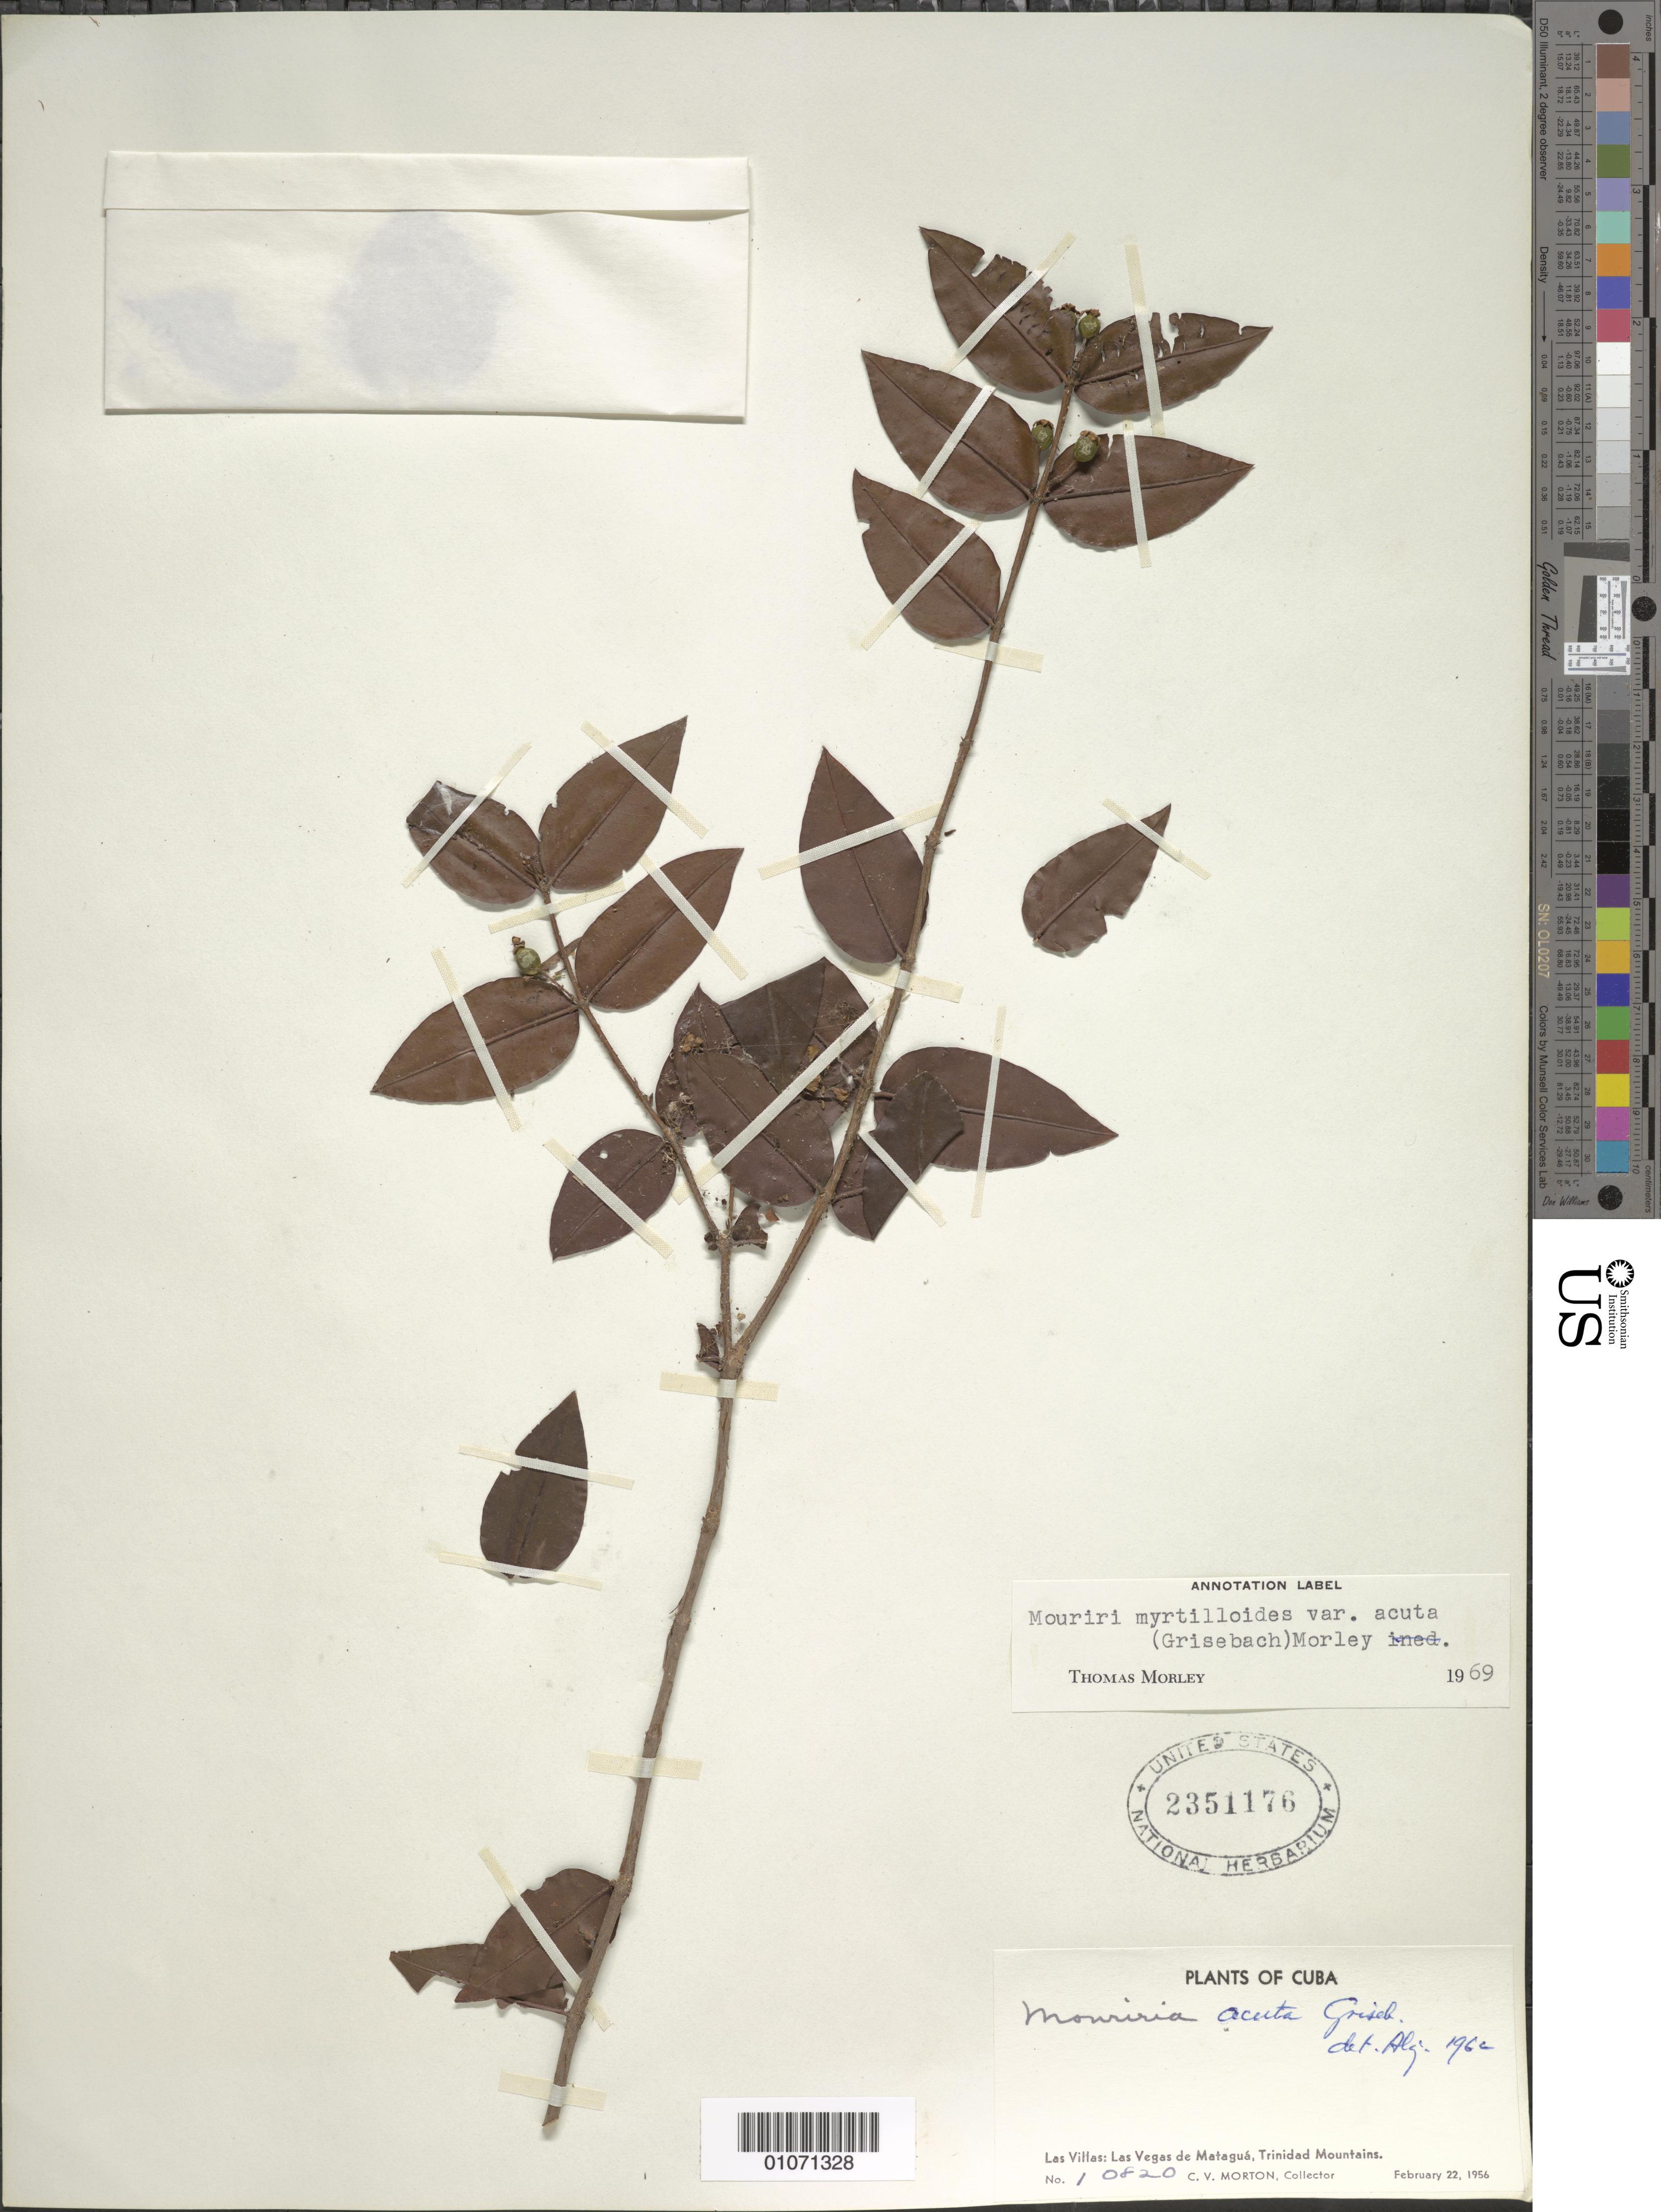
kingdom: Plantae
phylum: Tracheophyta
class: Magnoliopsida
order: Myrtales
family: Melastomataceae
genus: Mouriri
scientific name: Mouriri myrtilloides subsp. acuta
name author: (Griseb.) Morley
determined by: Morley, T.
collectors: C. V. Morton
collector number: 10820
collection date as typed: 22 Feb 1956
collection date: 1956-02-22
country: Cuba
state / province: Las Villas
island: Cuba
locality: Las Vegas de Mataguá, Trinidad Mountains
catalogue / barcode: US 2351176